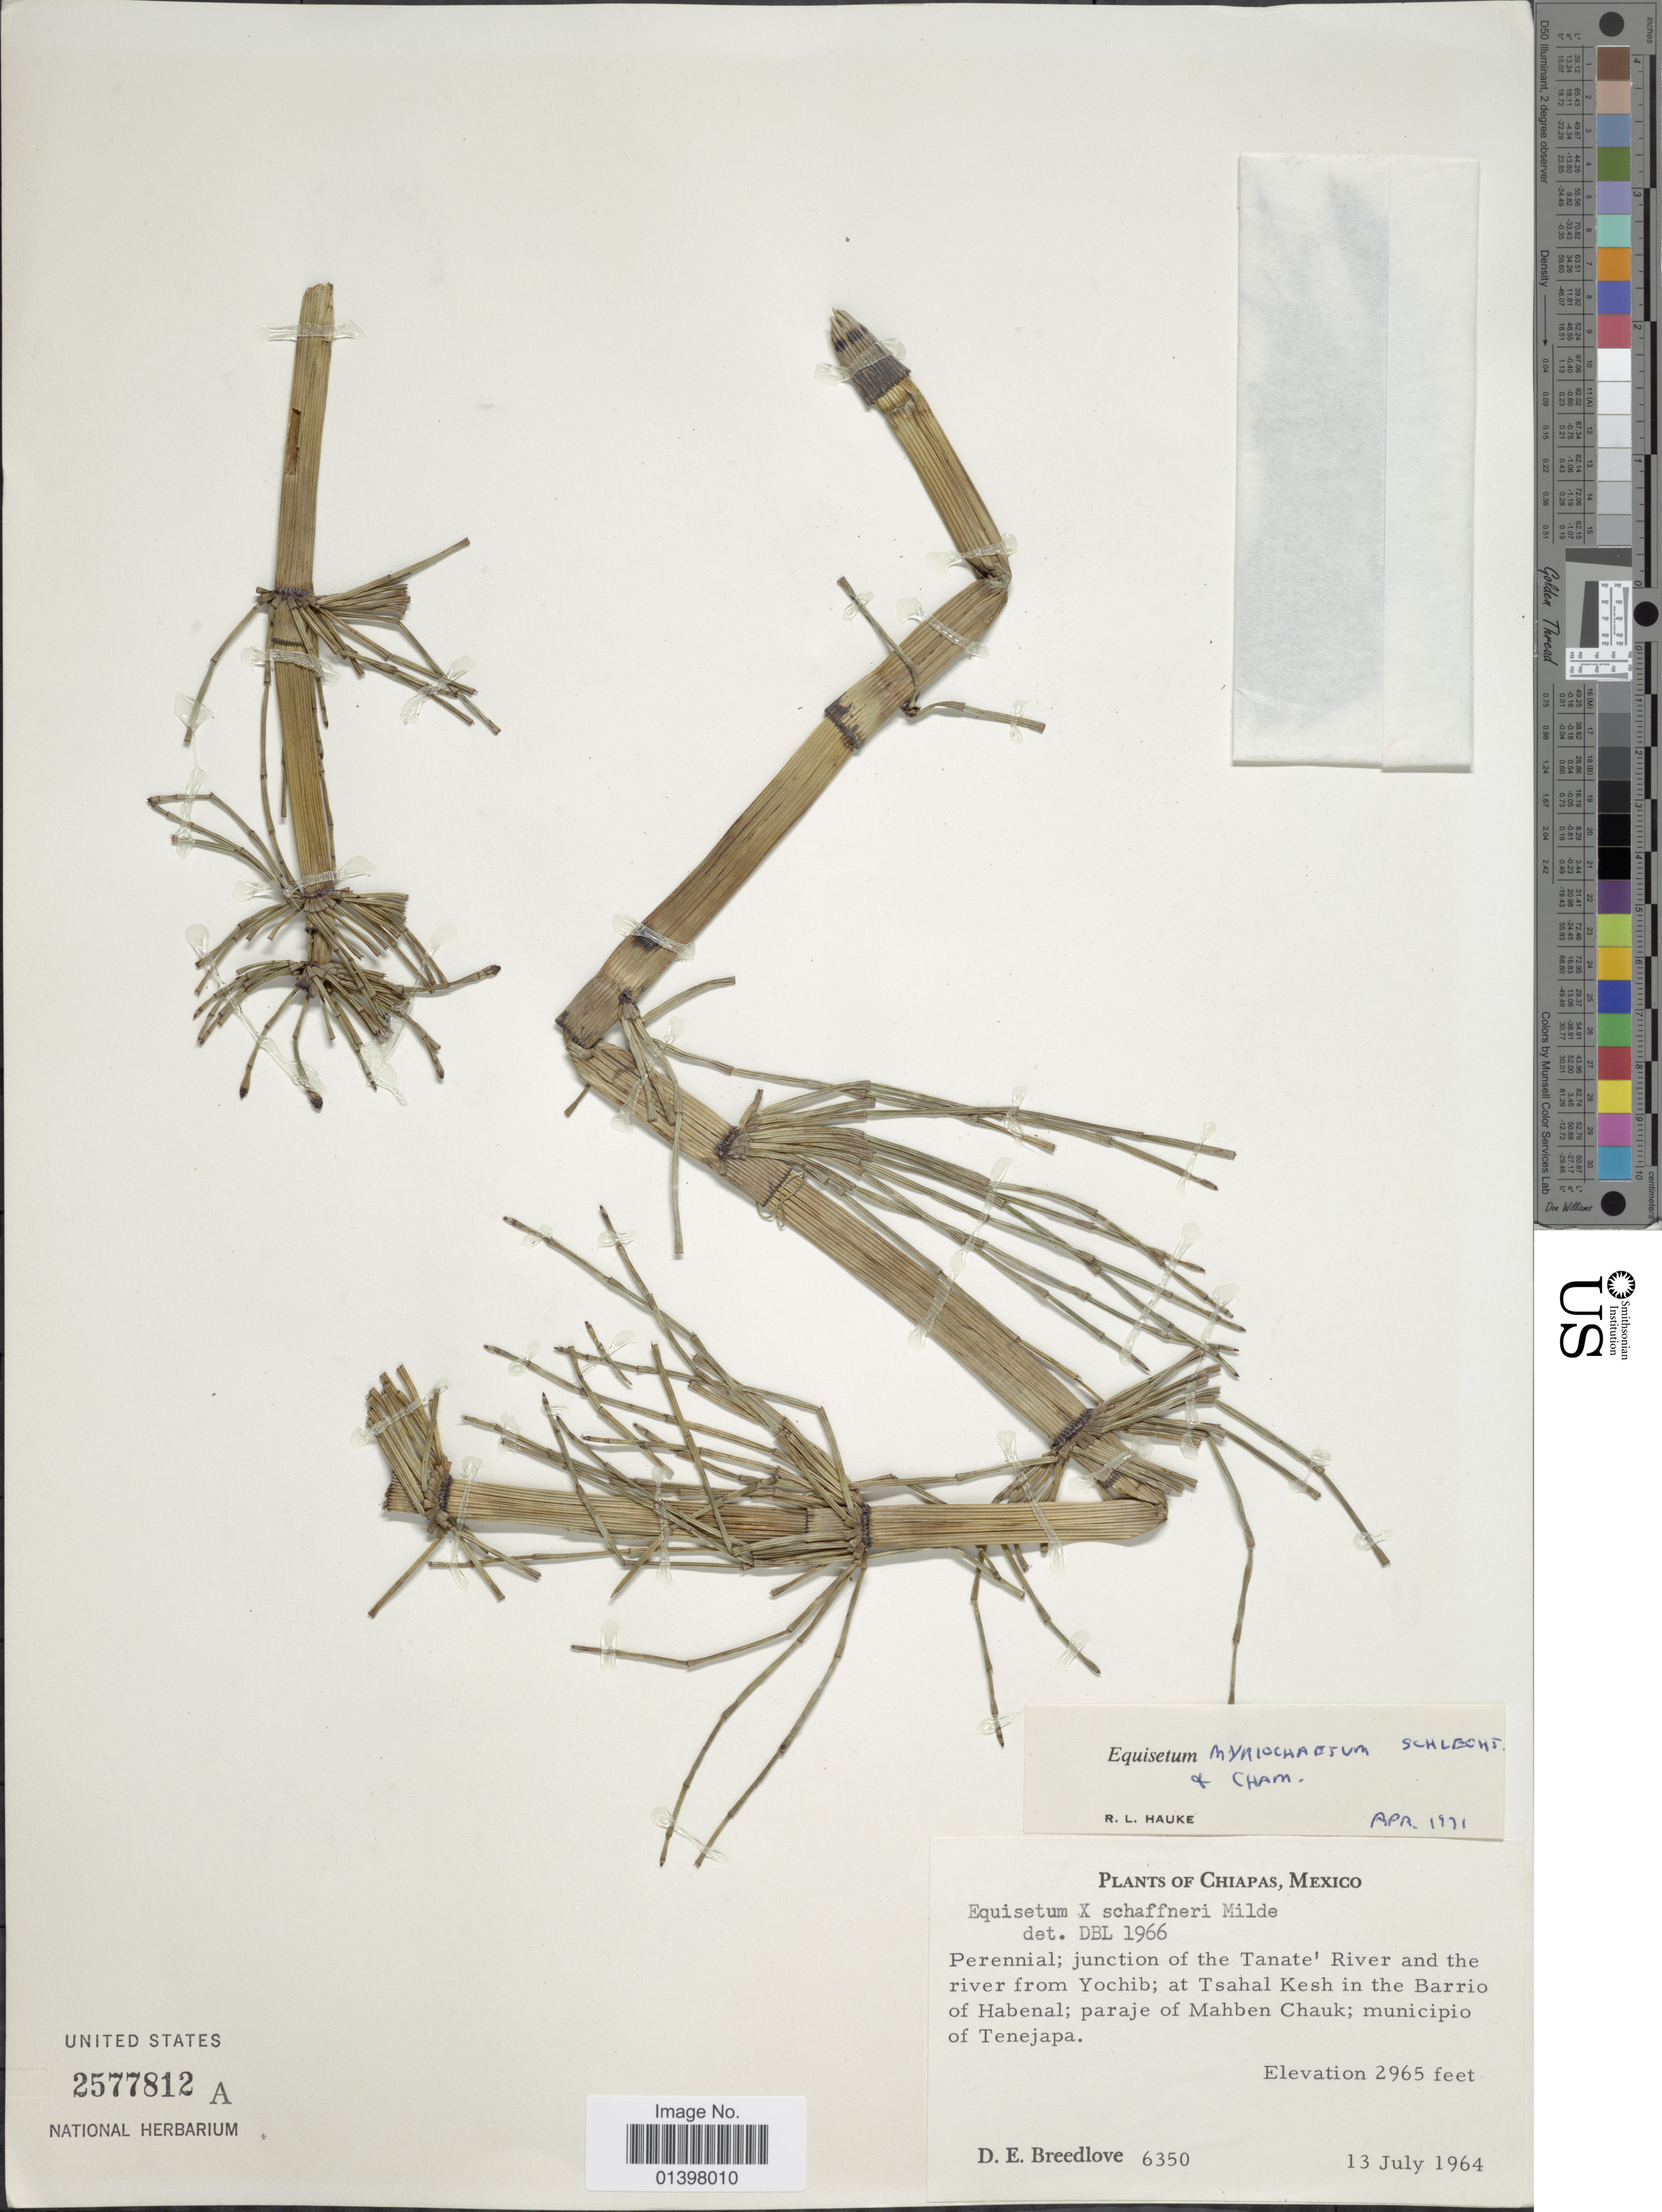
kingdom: Plantae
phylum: Tracheophyta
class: Polypodiopsida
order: Equisetales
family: Equisetaceae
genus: Equisetum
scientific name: Equisetum myriochaetum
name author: Schltdl. & Cham.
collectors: D. E. Breedlove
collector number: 6350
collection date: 1964-07-13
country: Mexico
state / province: Chiapas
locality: Junction of the Tanate' River and the river from Yochib; at Tsahal Kesh in the Barrio of Habenal; paraje of Mahben Chauk; municipio of Tenejapa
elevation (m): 904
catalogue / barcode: US 2577812A